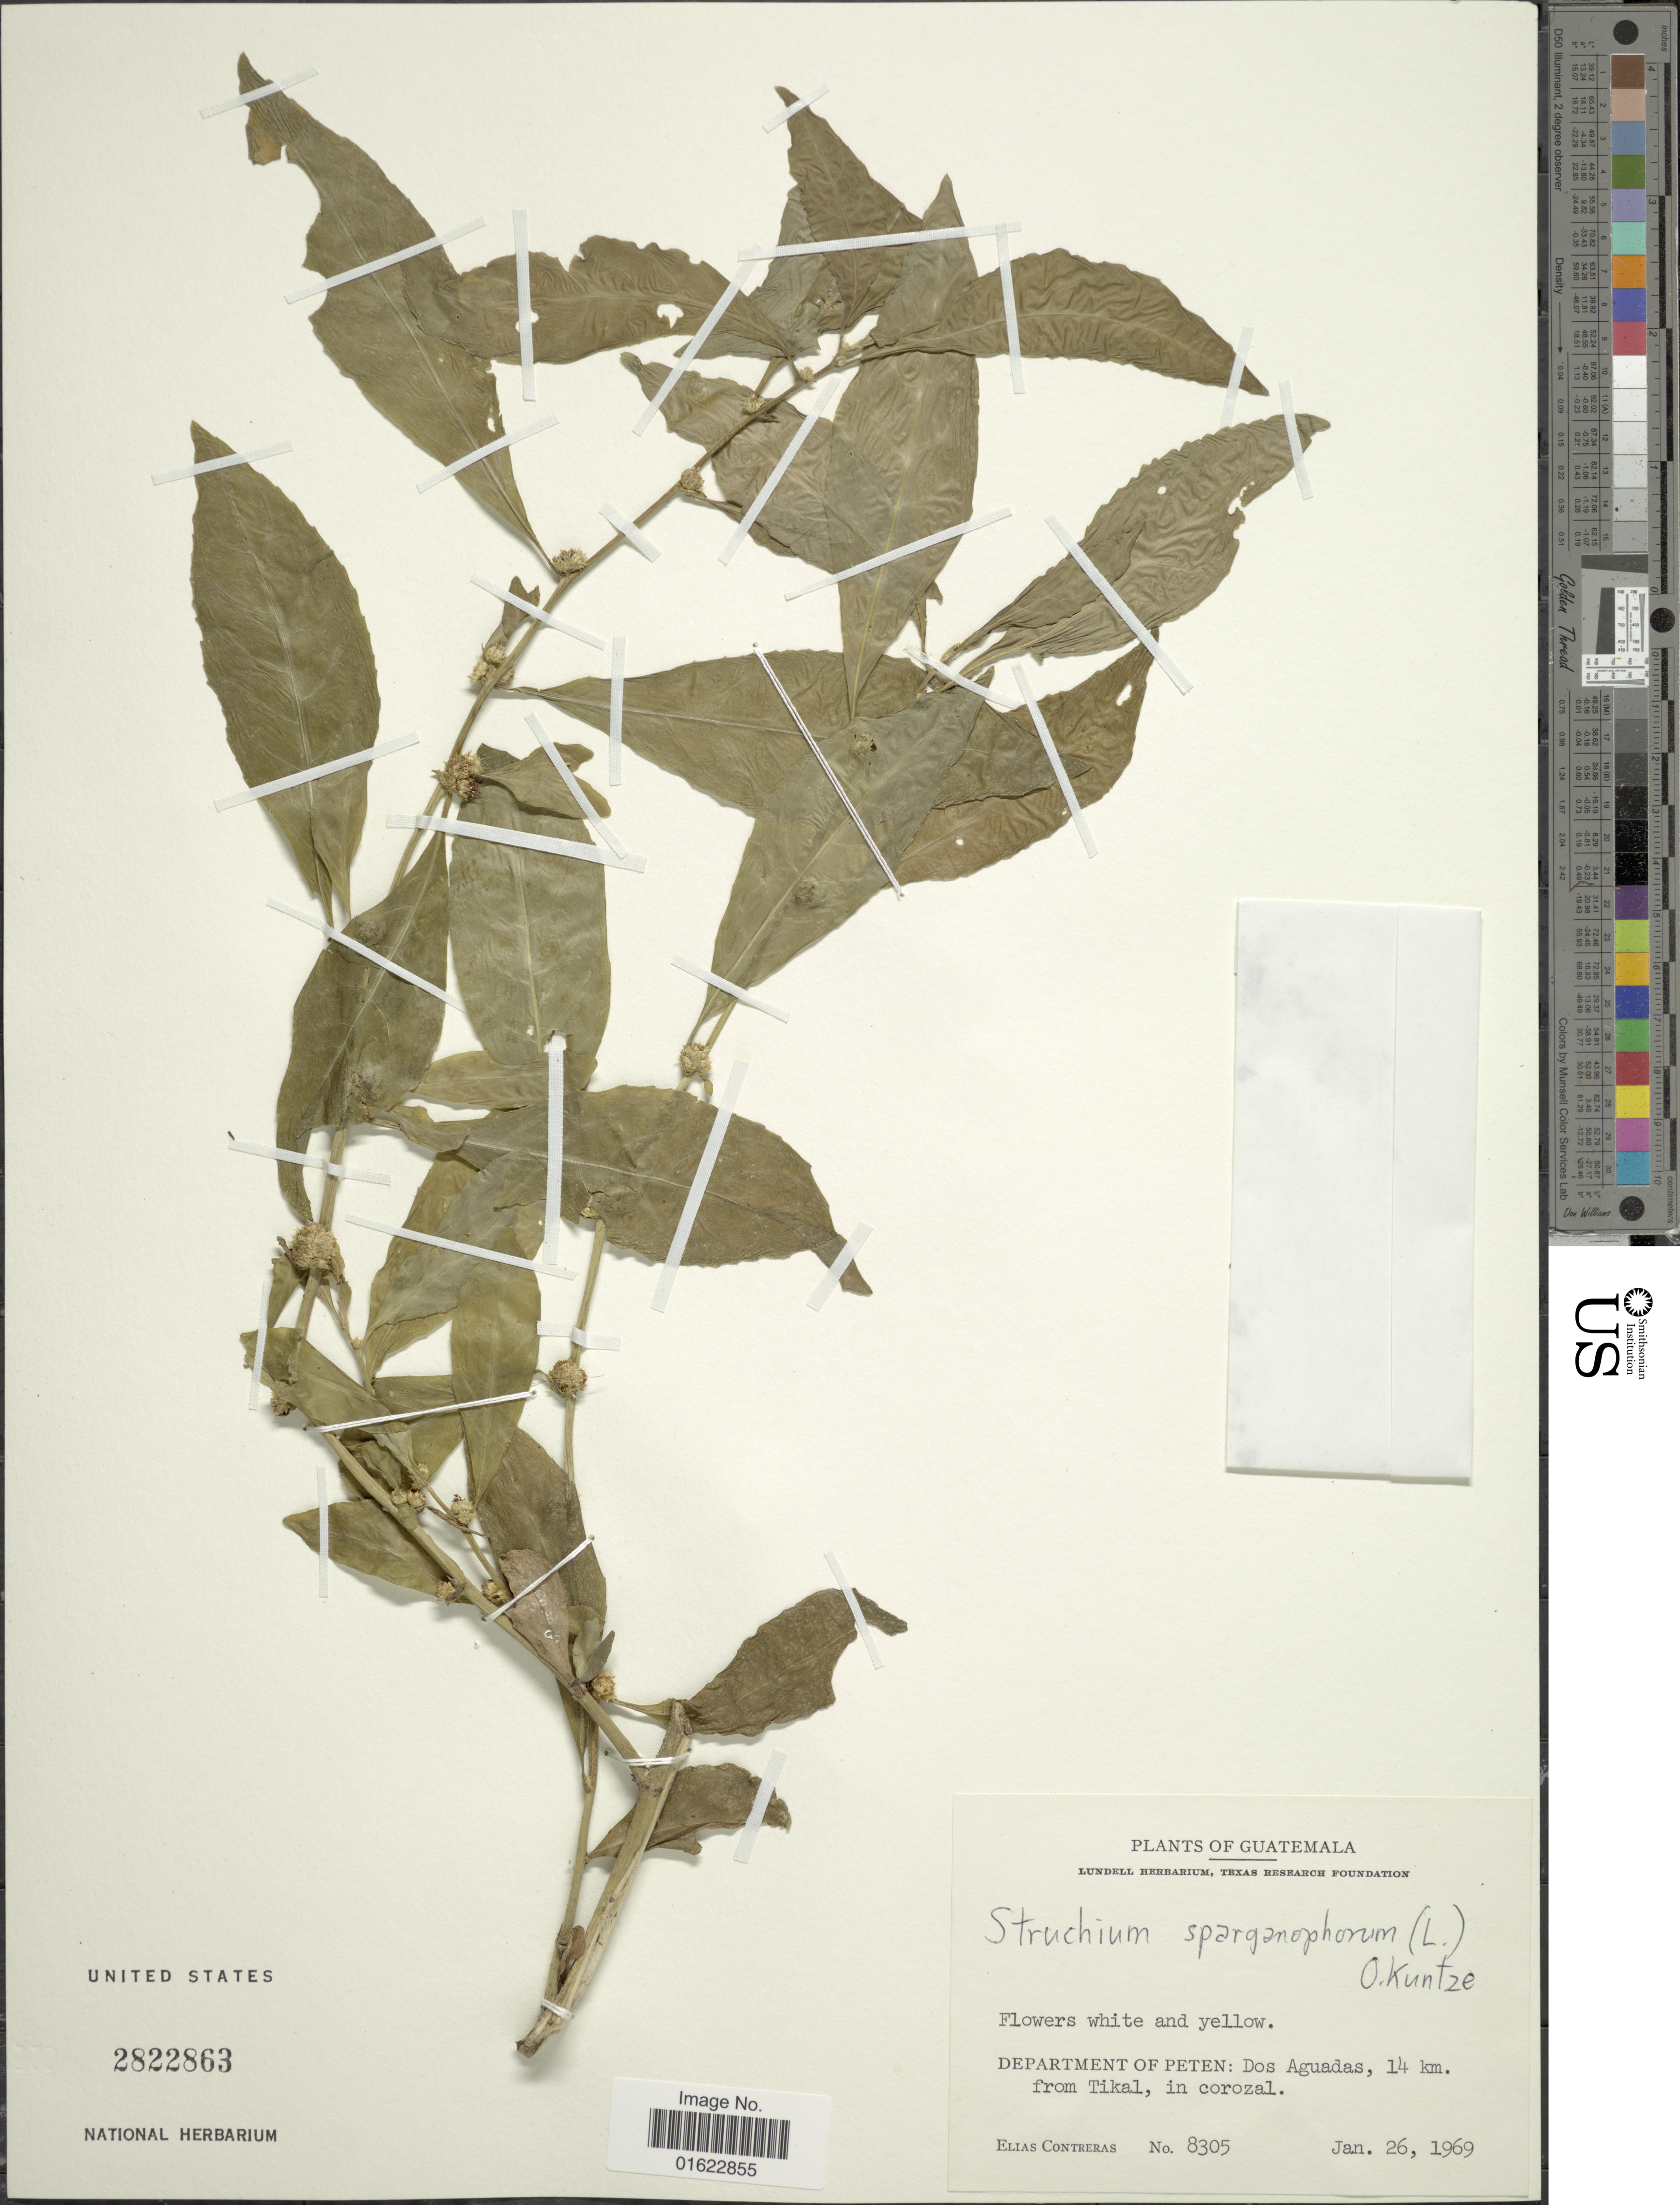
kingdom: Plantae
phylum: Tracheophyta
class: Magnoliopsida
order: Asterales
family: Asteraceae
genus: Struchium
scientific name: Struchium sparganophorum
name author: (L.) Kuntze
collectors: E. Contreras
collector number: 8305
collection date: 1969-01-26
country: Guatemala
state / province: El Petén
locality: Guatemala. Department of Peten: Dos Aguadas. 14 km. from Tikal, in corozal.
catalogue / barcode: US 2822863